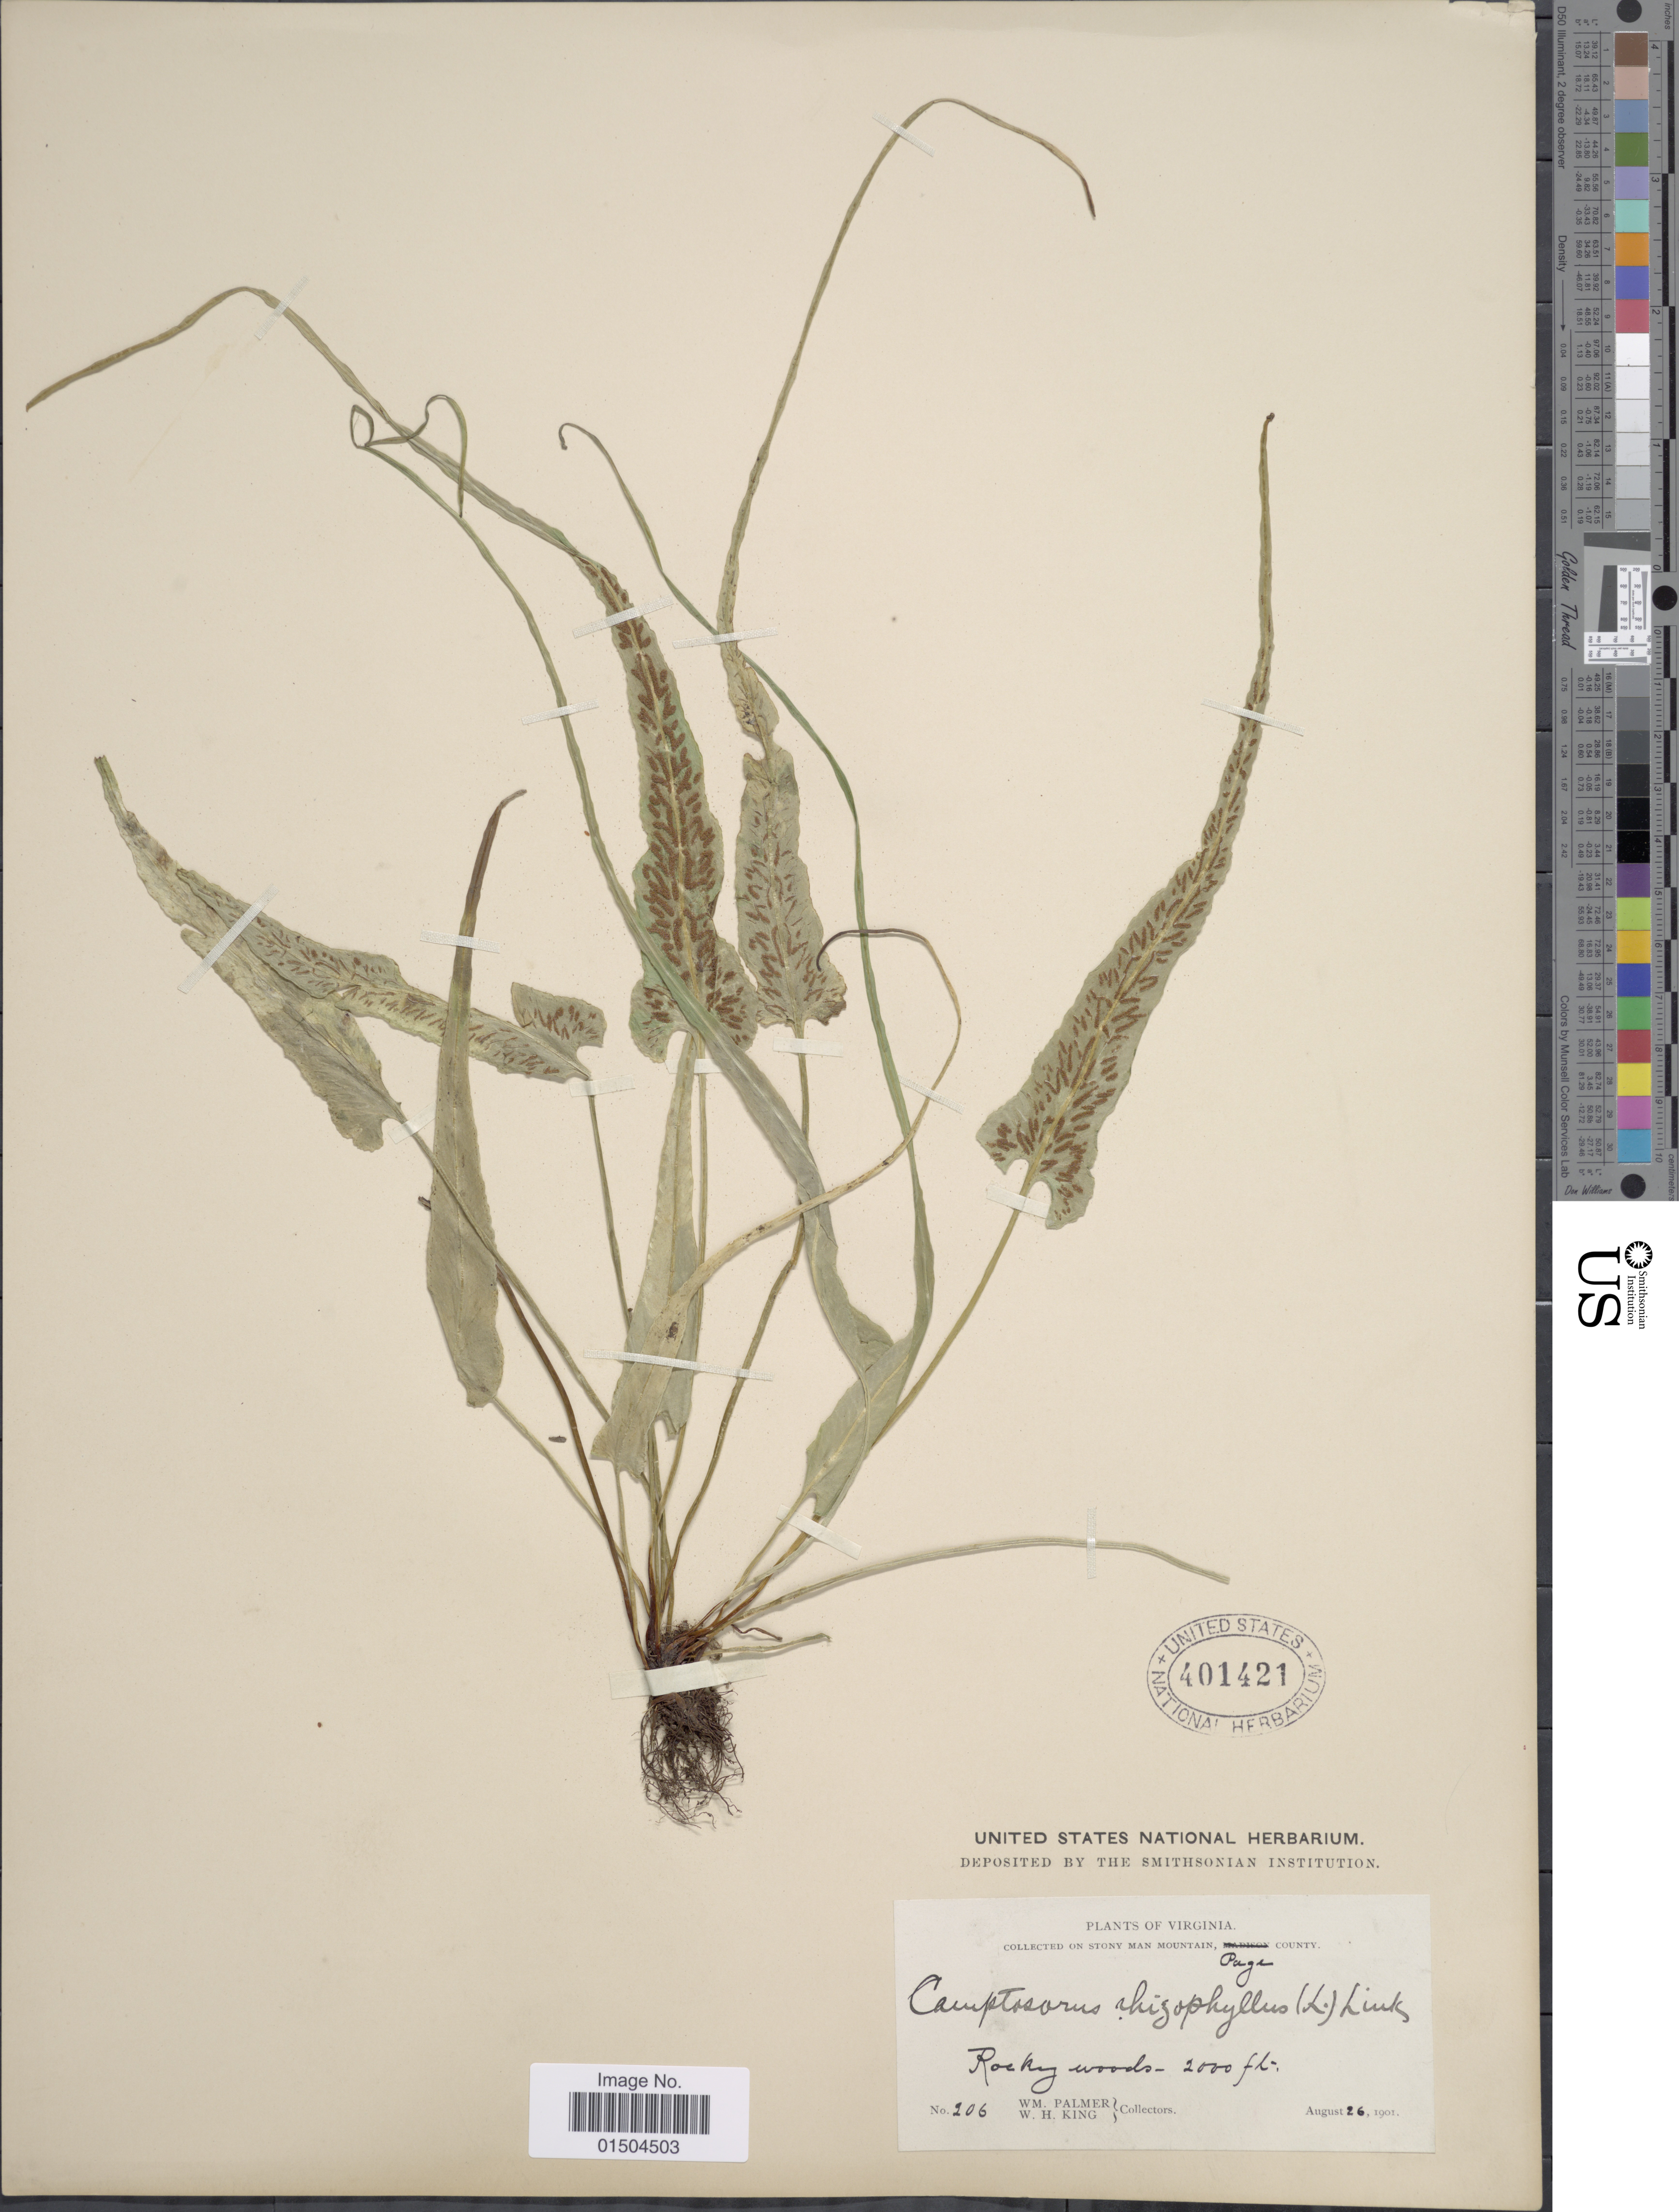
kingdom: Plantae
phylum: Tracheophyta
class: Polypodiopsida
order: Polypodiales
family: Aspleniaceae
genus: Asplenium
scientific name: Asplenium rhizophyllum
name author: L.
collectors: W. Palmer & W. H. King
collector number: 206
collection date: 1901-08-26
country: United States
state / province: Virginia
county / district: Page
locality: Stony Man Mountain, Page County.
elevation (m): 610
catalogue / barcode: US 401421